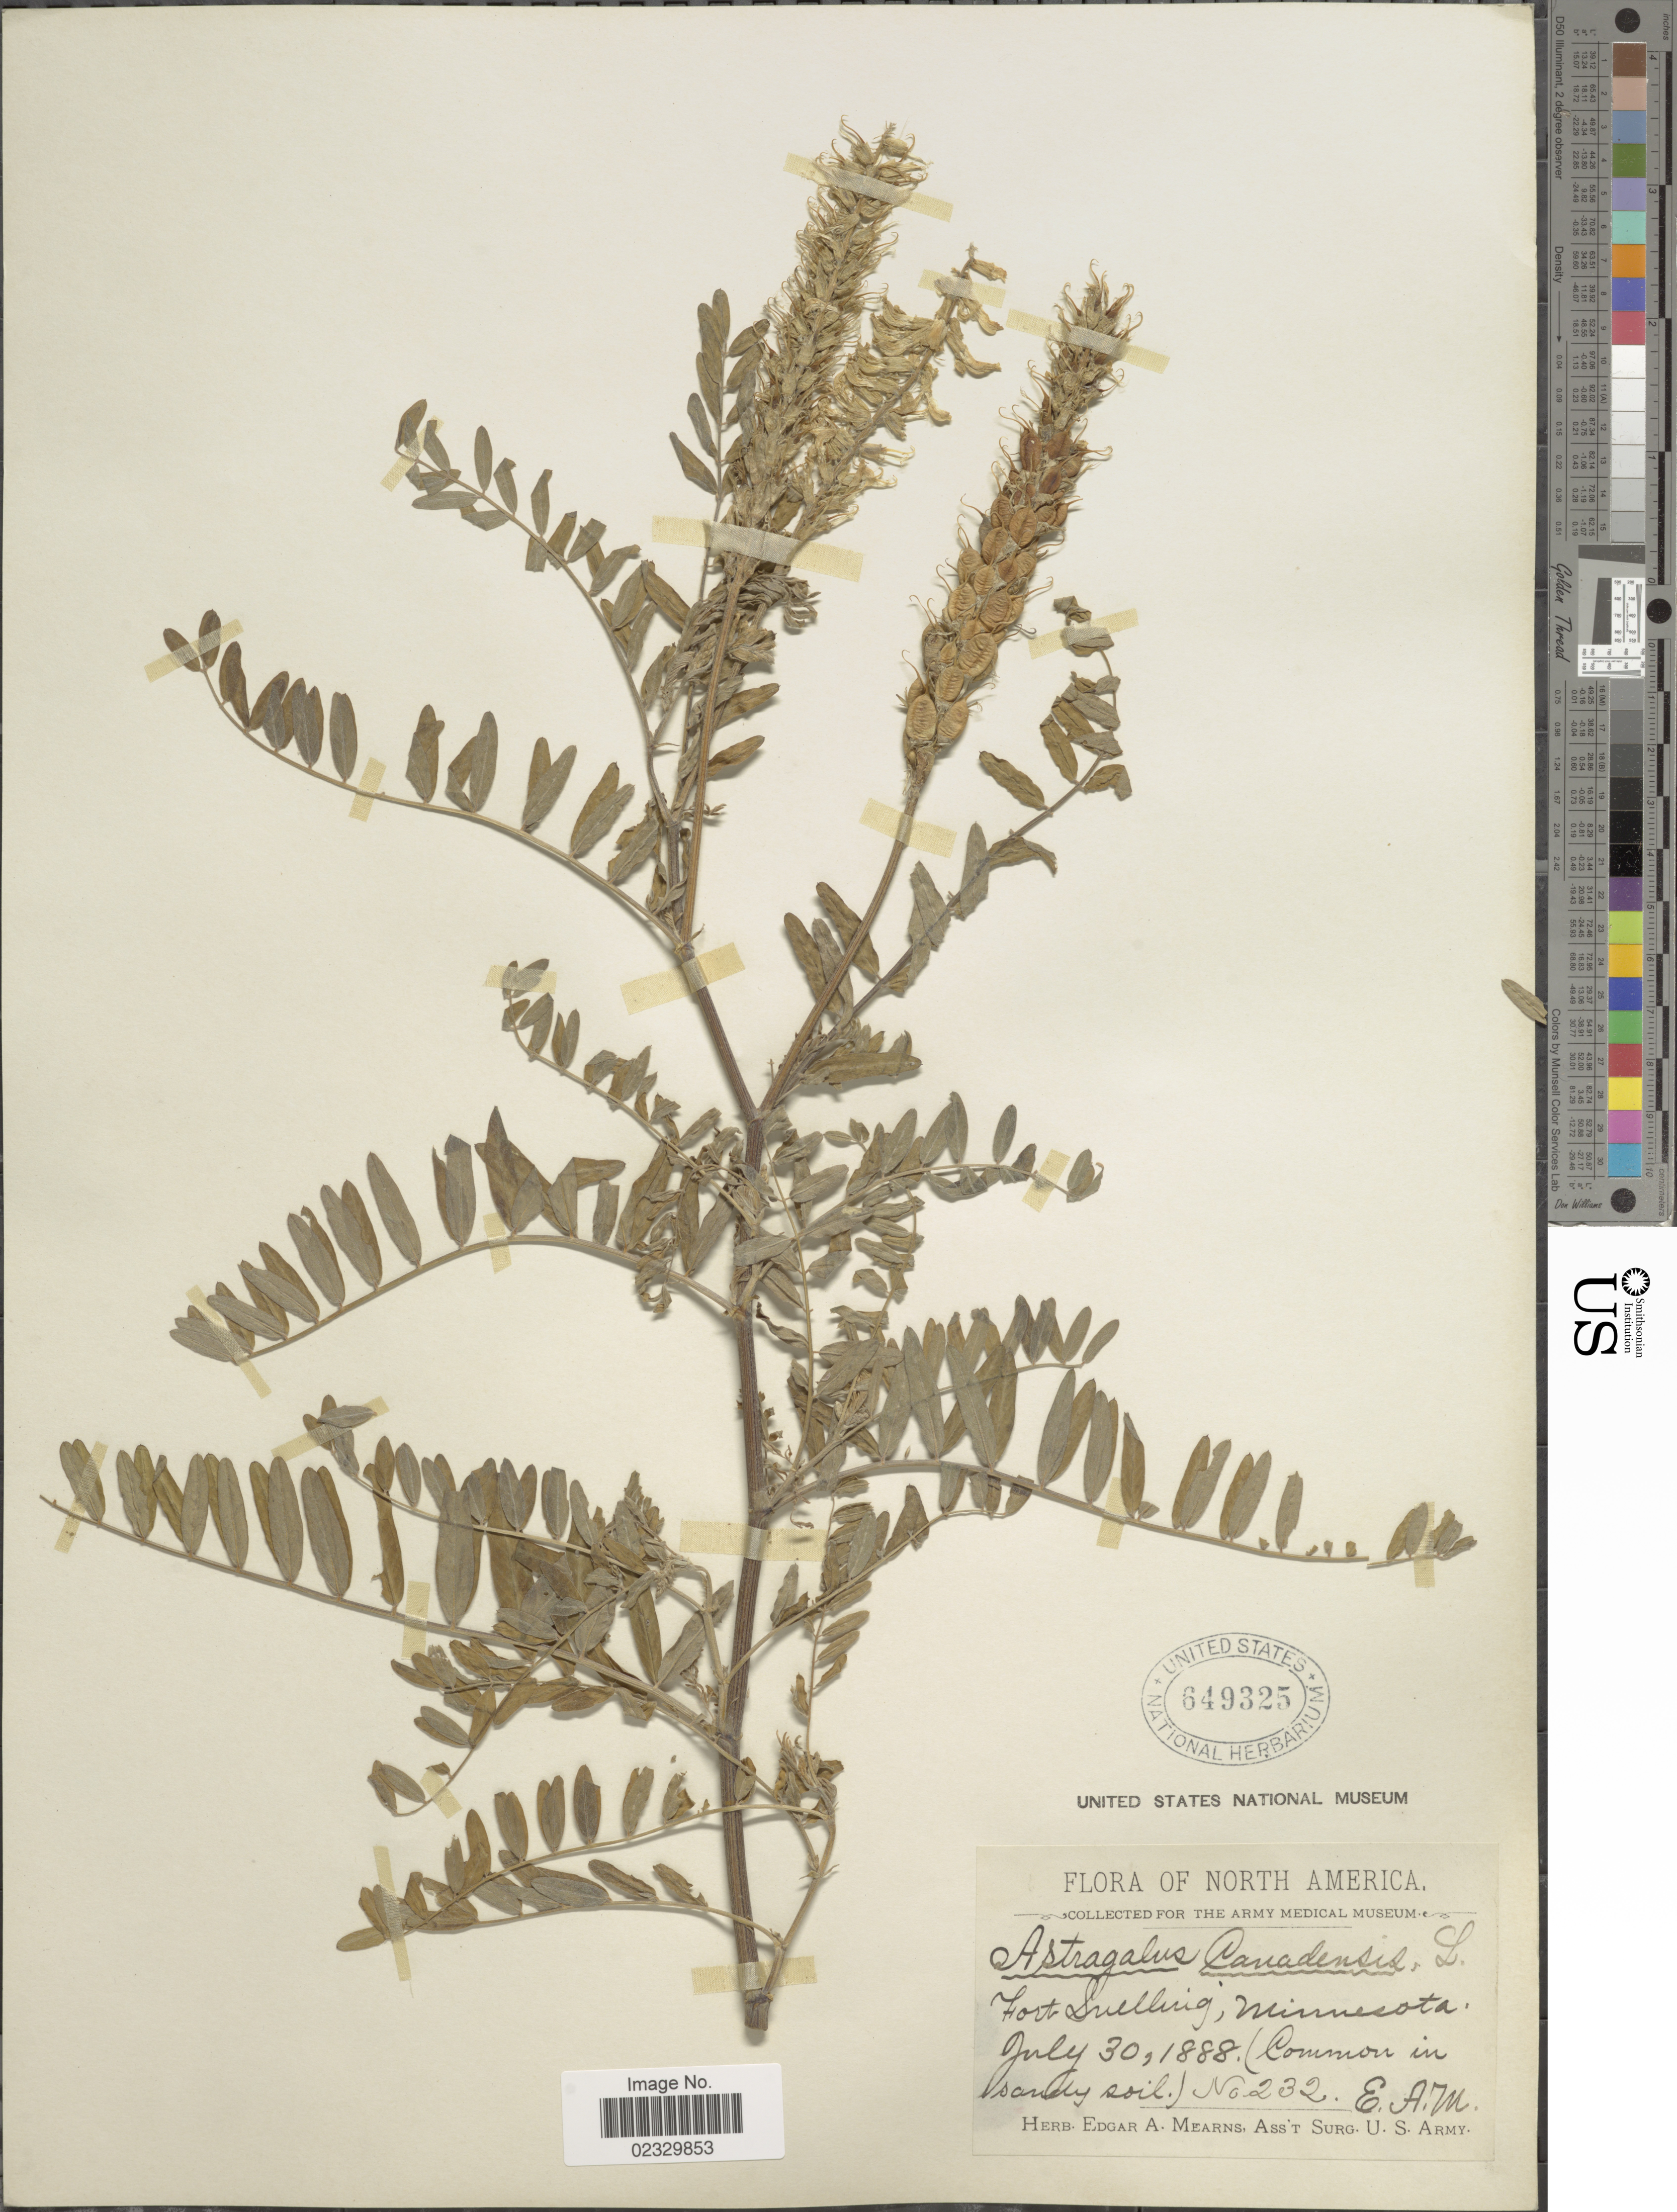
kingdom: Plantae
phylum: Tracheophyta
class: Magnoliopsida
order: Fabales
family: Fabaceae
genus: Astragalus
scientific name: Astragalus canadensis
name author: L.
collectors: E. A. Mearns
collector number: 232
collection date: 1888-07-30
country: United States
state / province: Minnesota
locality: Fort Snelling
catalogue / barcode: US 649325